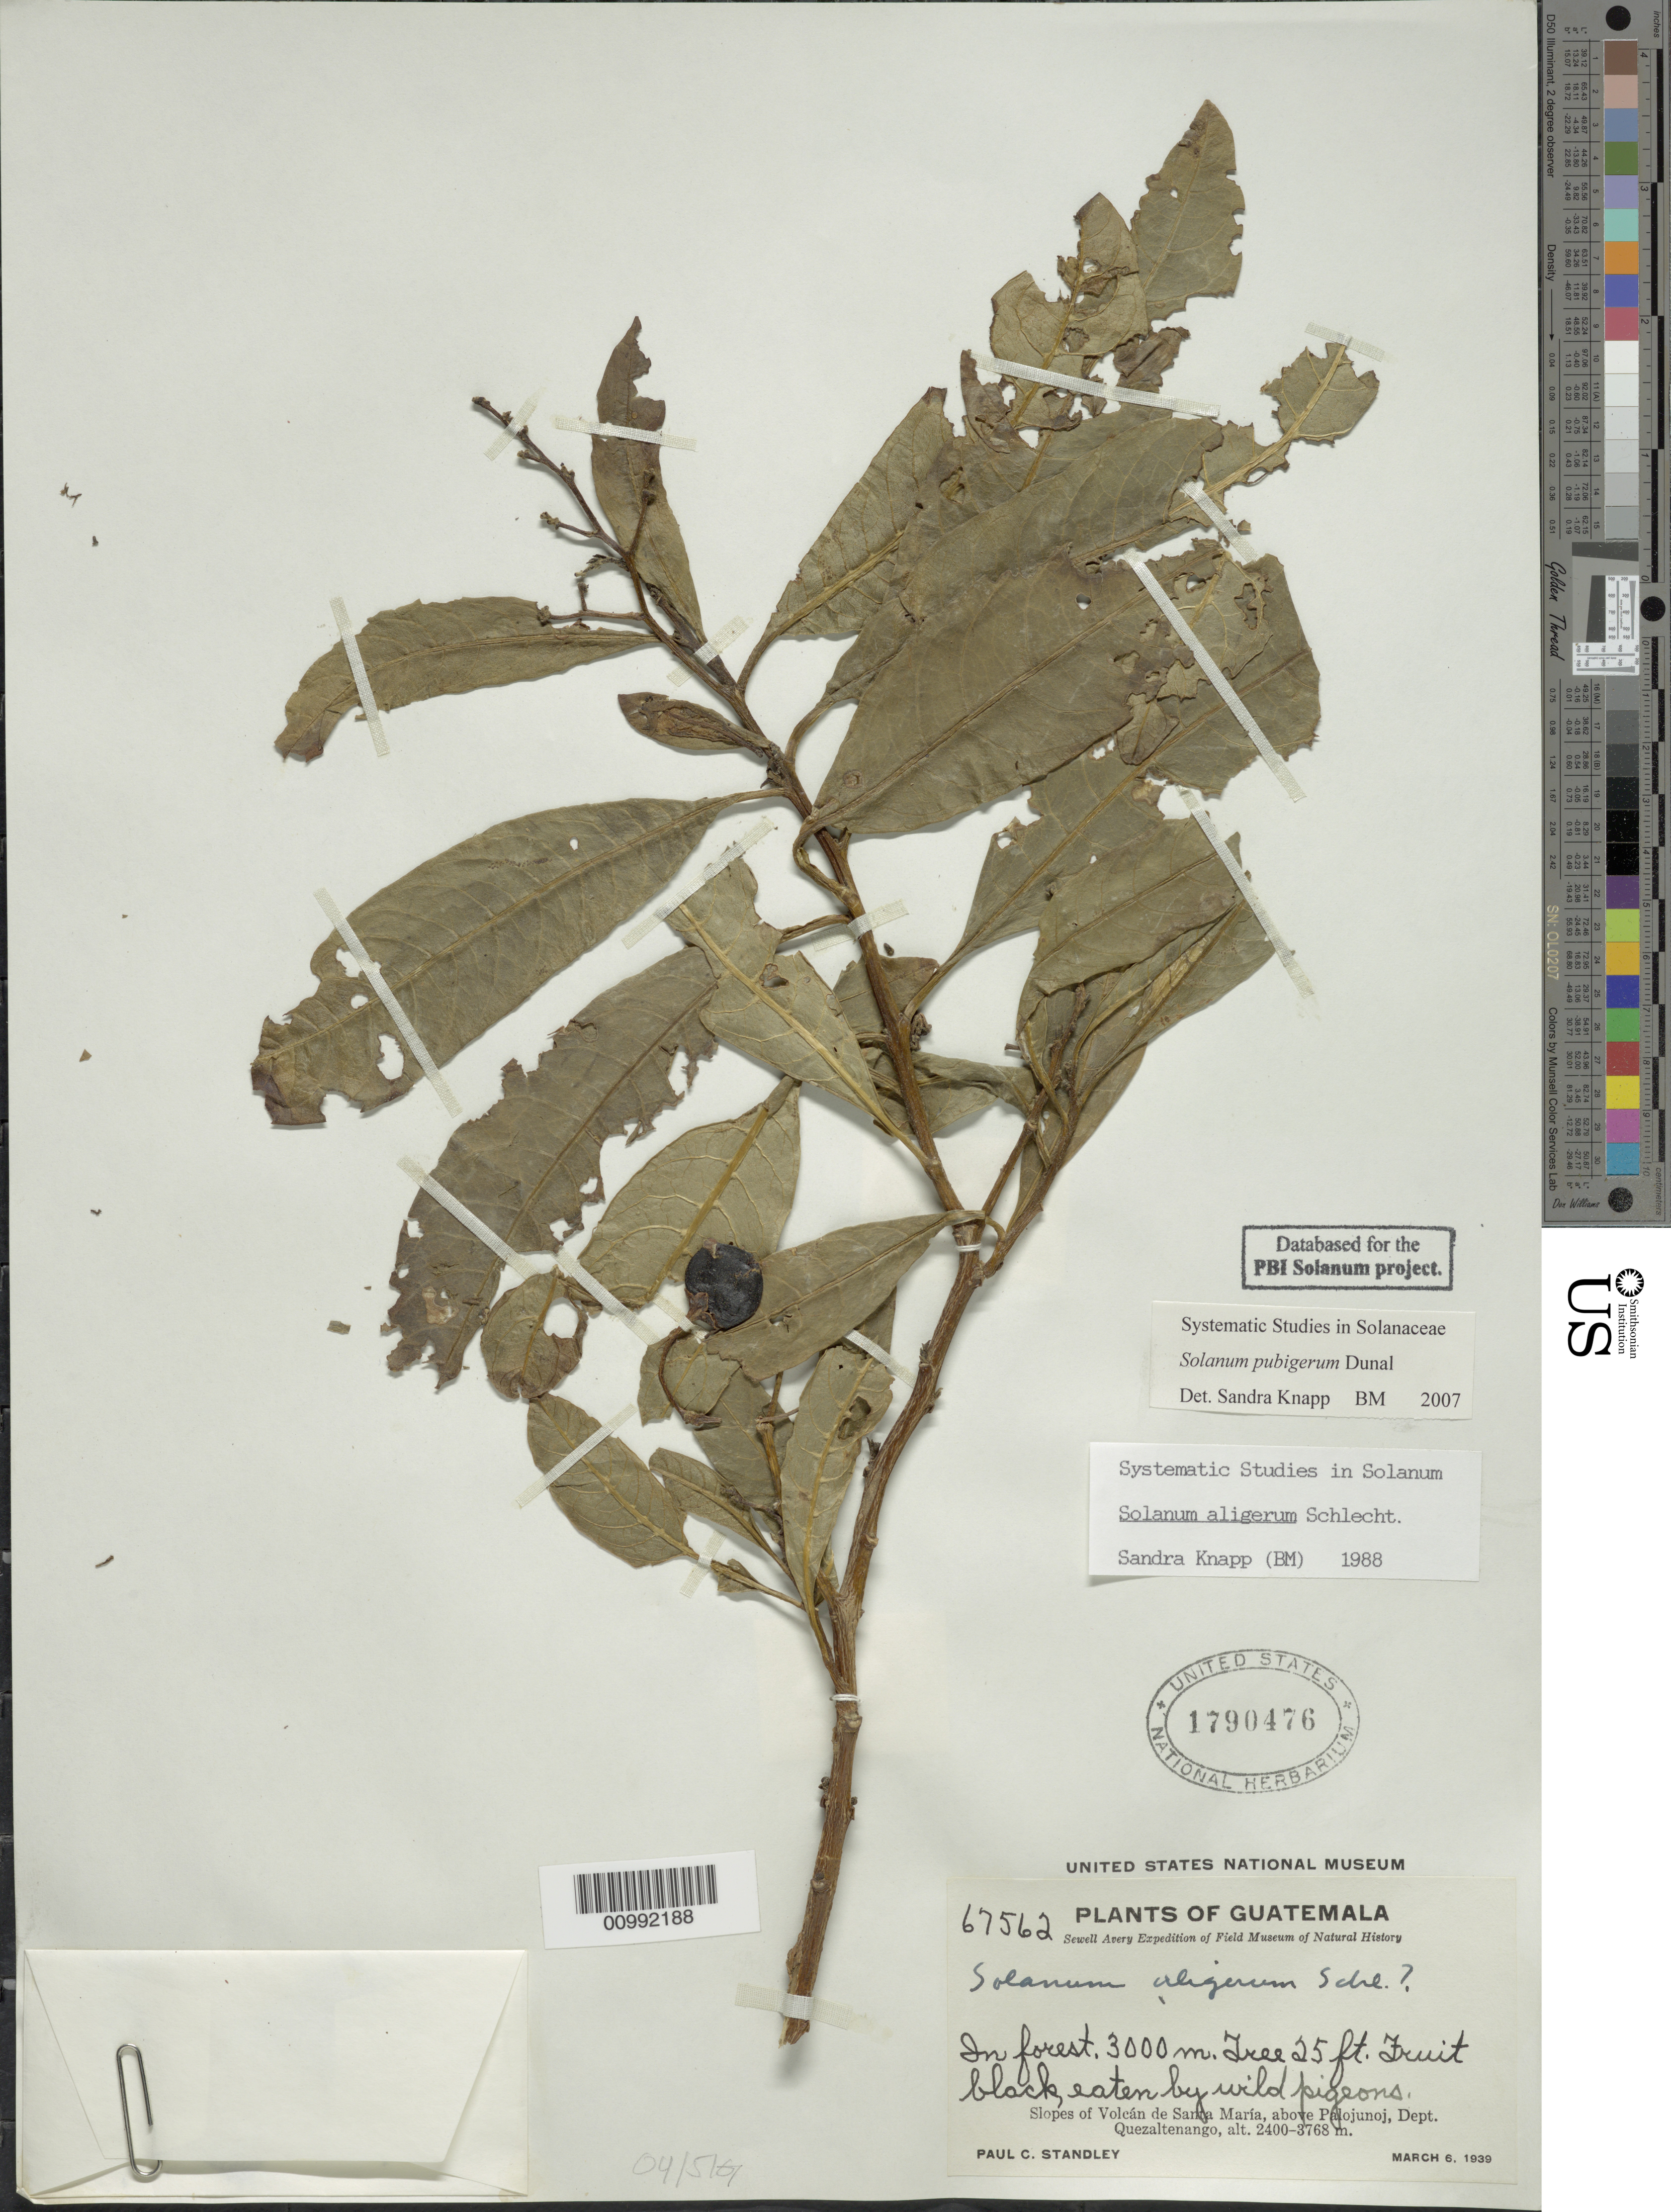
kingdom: Plantae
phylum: Tracheophyta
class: Magnoliopsida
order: Solanales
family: Solanaceae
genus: Solanum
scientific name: Solanum pubigerum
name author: Dunal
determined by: Knapp, S. D.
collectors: P. C. Standley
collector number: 67562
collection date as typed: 6 Mar 1939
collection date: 1939-03-06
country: Guatemala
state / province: Quetzaltenango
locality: slopes of Volcan de Santa Maria, above Palojunoj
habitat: In forest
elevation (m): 2400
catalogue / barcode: US 1790476